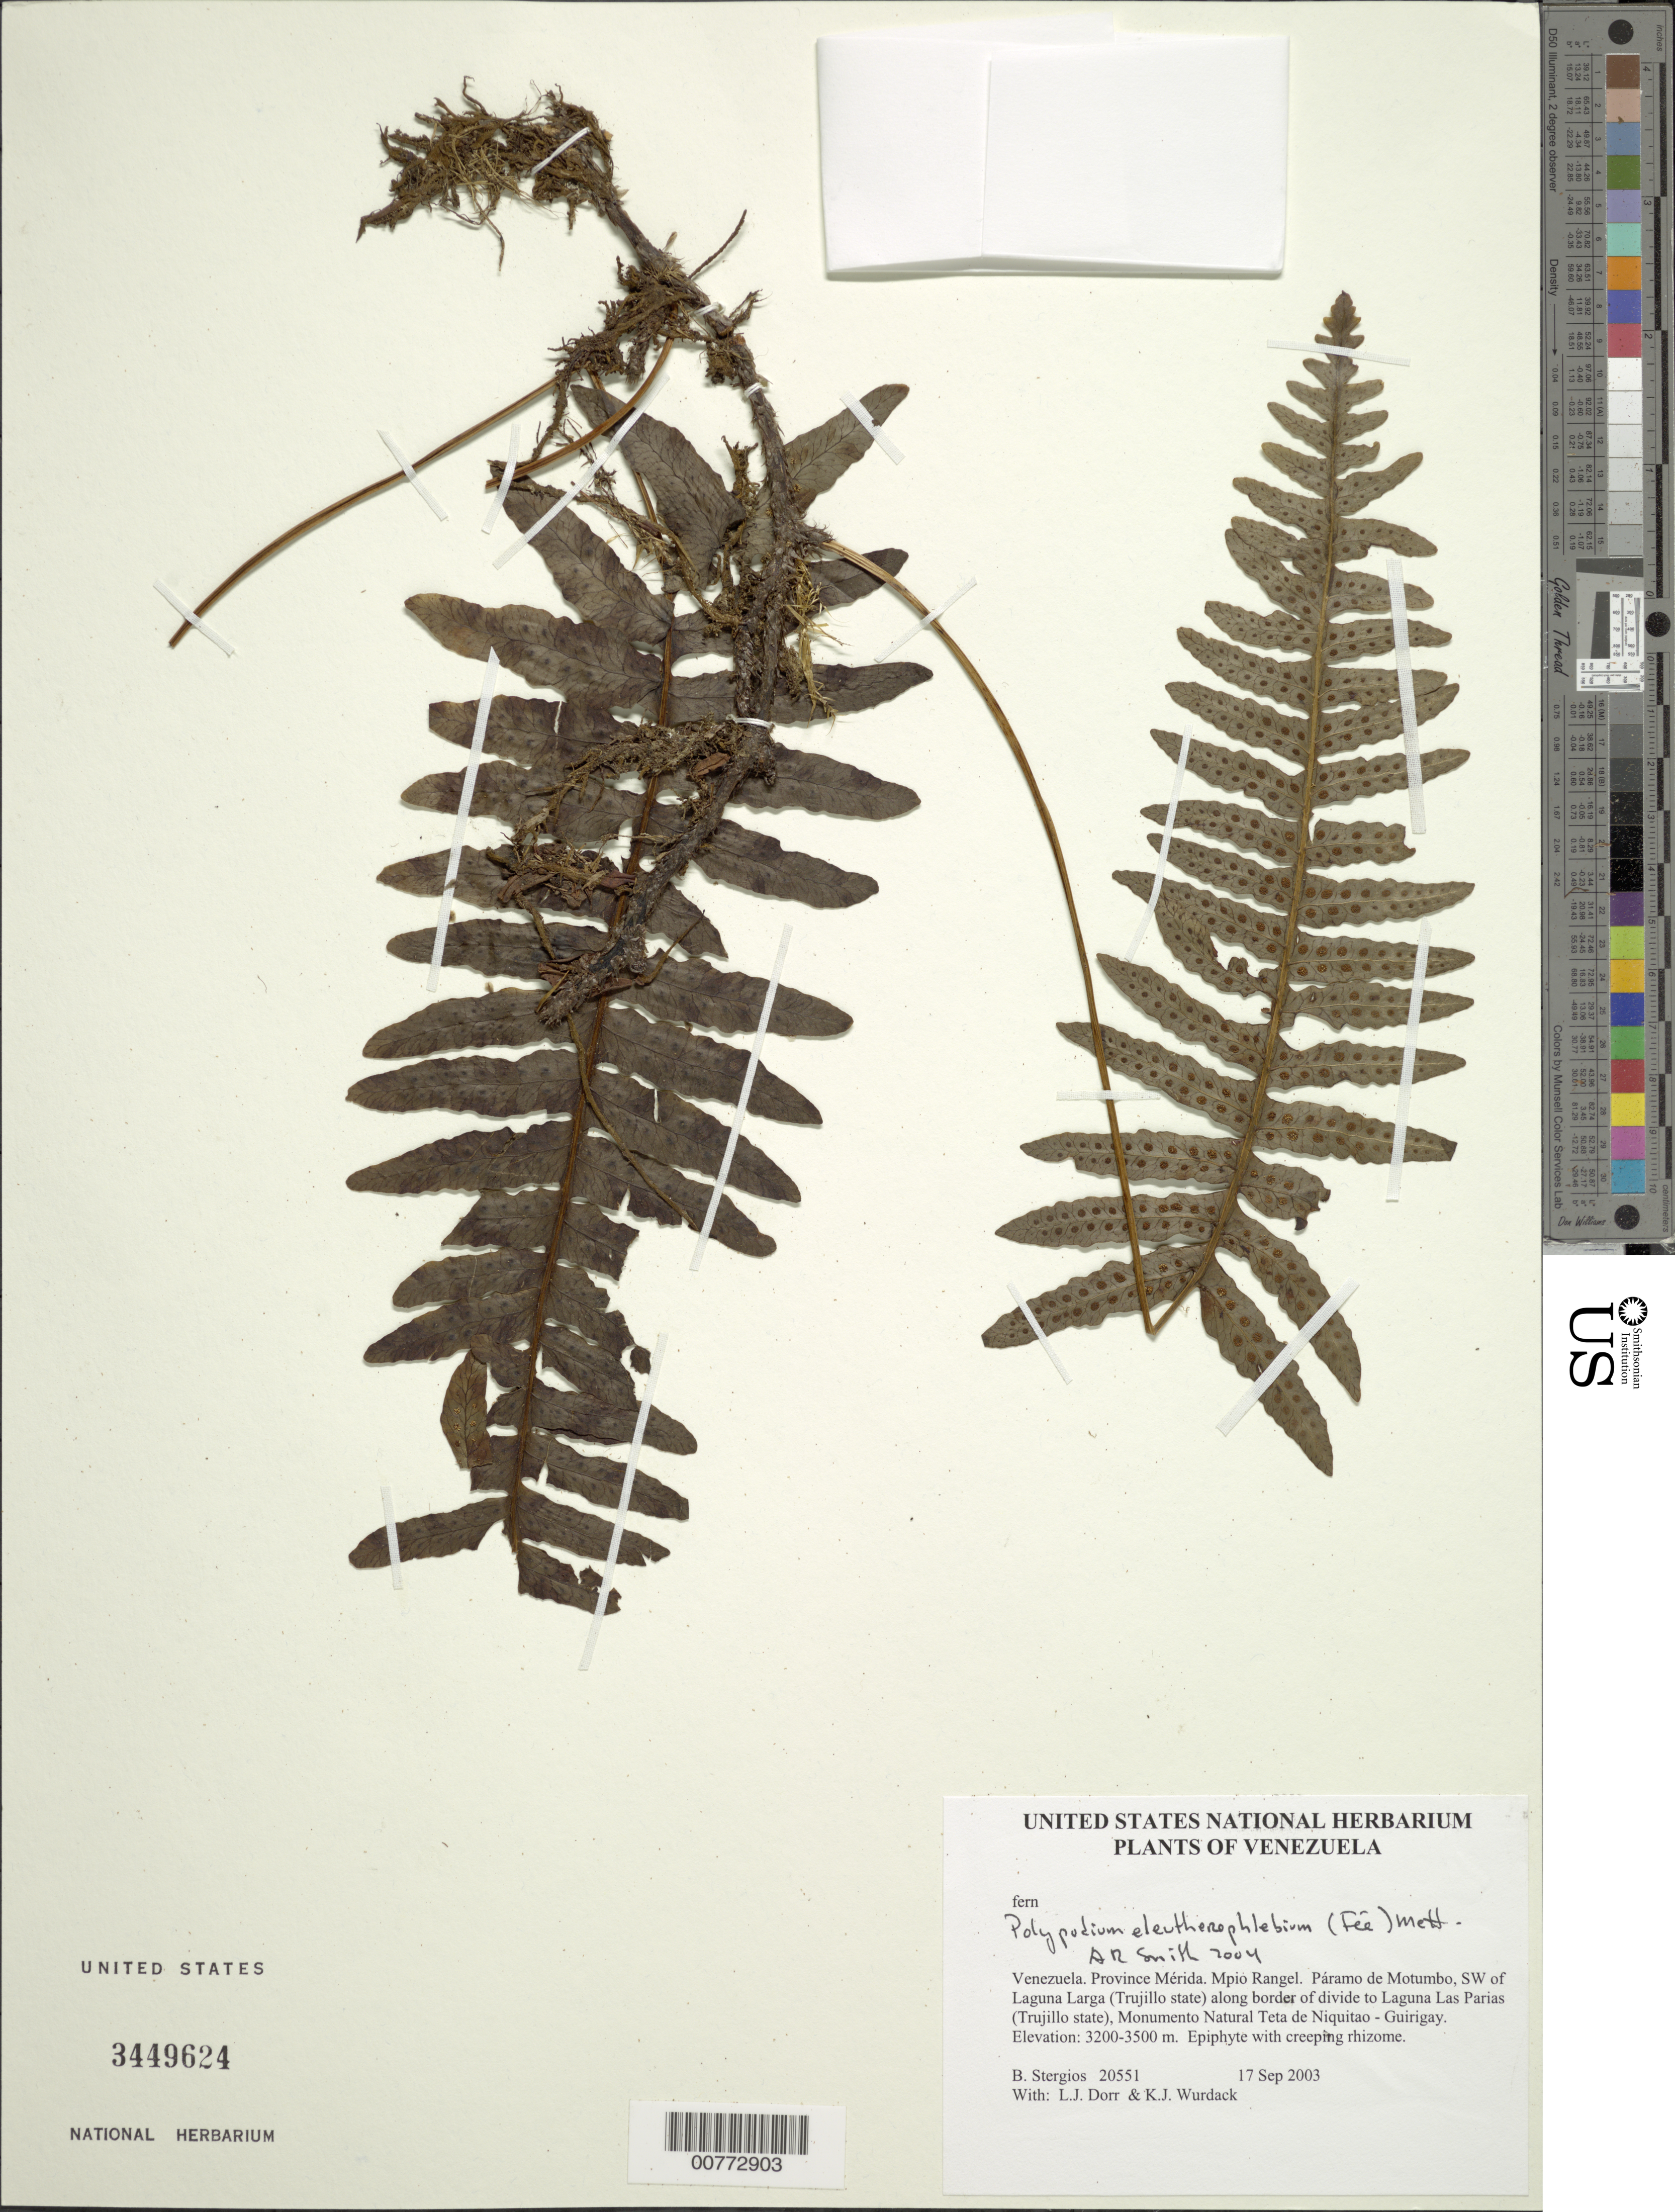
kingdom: Plantae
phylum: Tracheophyta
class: Polypodiopsida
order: Polypodiales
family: Polypodiaceae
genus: Serpocaulon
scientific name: Serpocaulon eleutherophlebium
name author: (Fée) A.R. Sm.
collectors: B. G. Stergios, L. J. Dorr & K. Wurdack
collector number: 20551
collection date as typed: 17 Sep 2003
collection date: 2003-09-17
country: Venezuela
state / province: Mérida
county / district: Rangel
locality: Páramo de Motumbo, NW of Laguna Larga (Trujillo state), Monumento Natural Teta de Niquitao - Guirigay.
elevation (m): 3200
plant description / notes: MO, NY, PORT, UC, US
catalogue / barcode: US 3449624